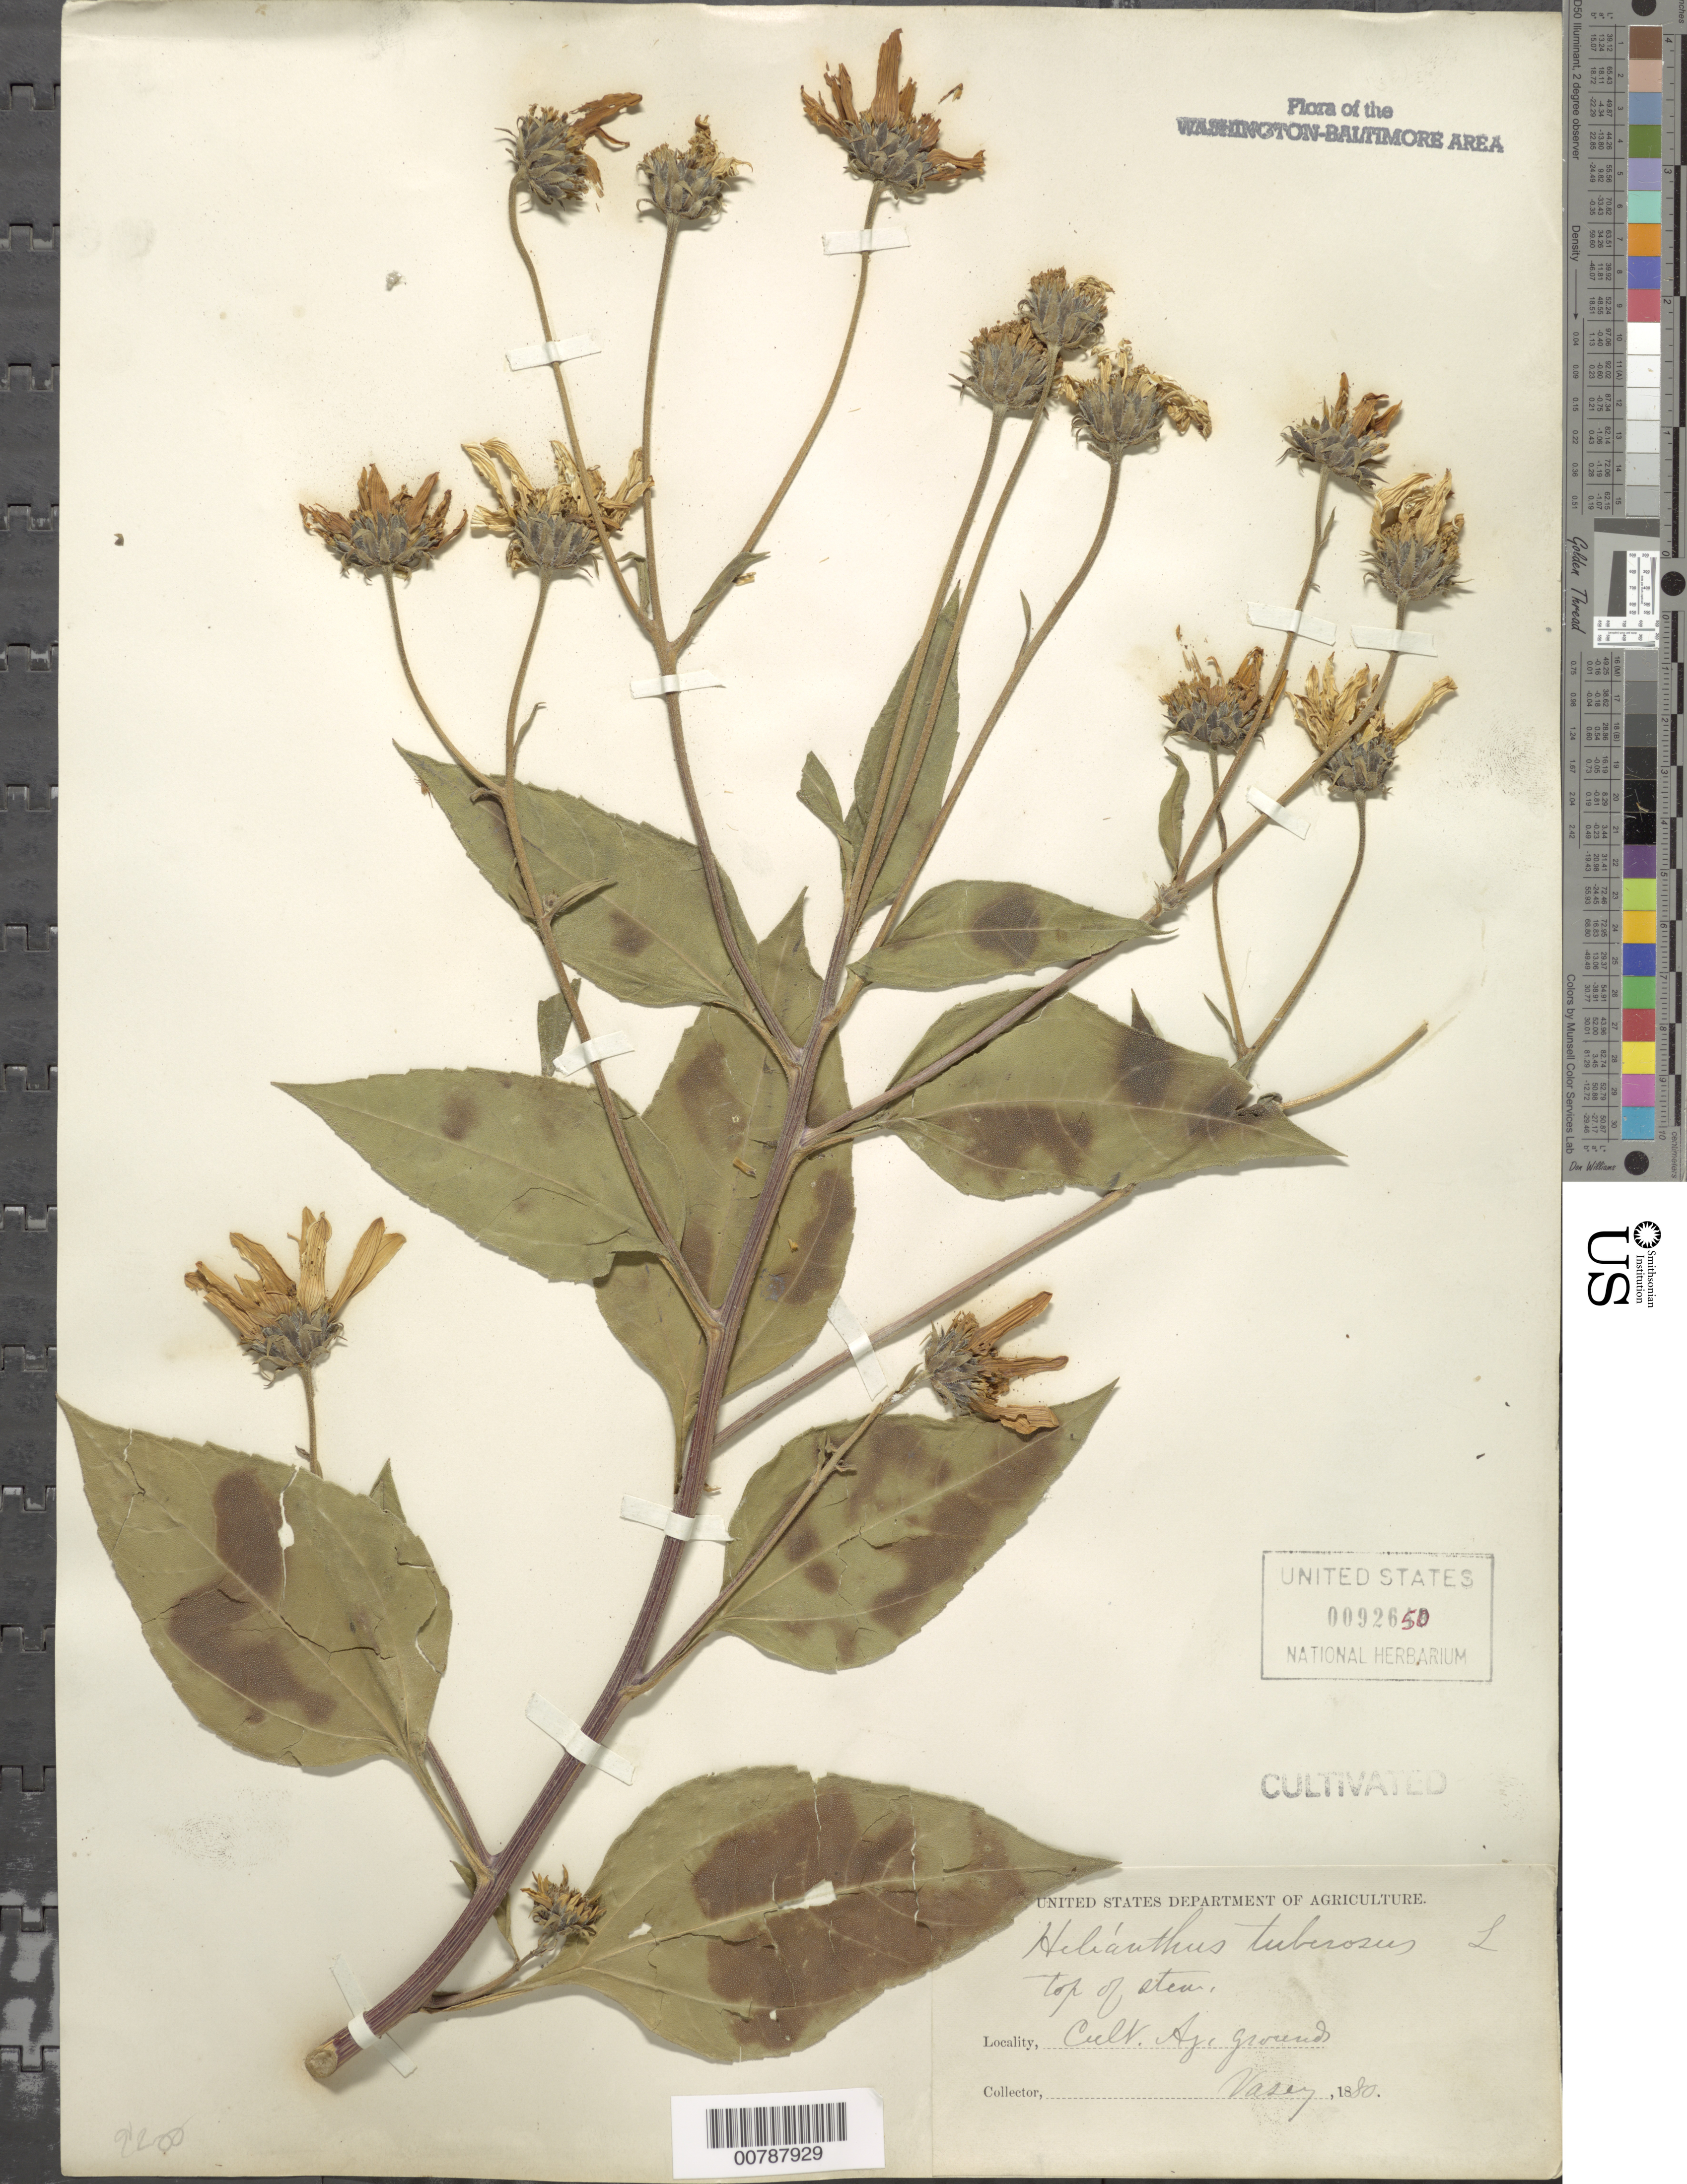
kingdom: Plantae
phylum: Tracheophyta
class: Magnoliopsida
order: Asterales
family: Asteraceae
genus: Helianthus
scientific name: Helianthus tuberosus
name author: L.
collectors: G. Vasey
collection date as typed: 1880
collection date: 1880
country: United States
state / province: District of Columbia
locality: Agriculture grounds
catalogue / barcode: US 92650